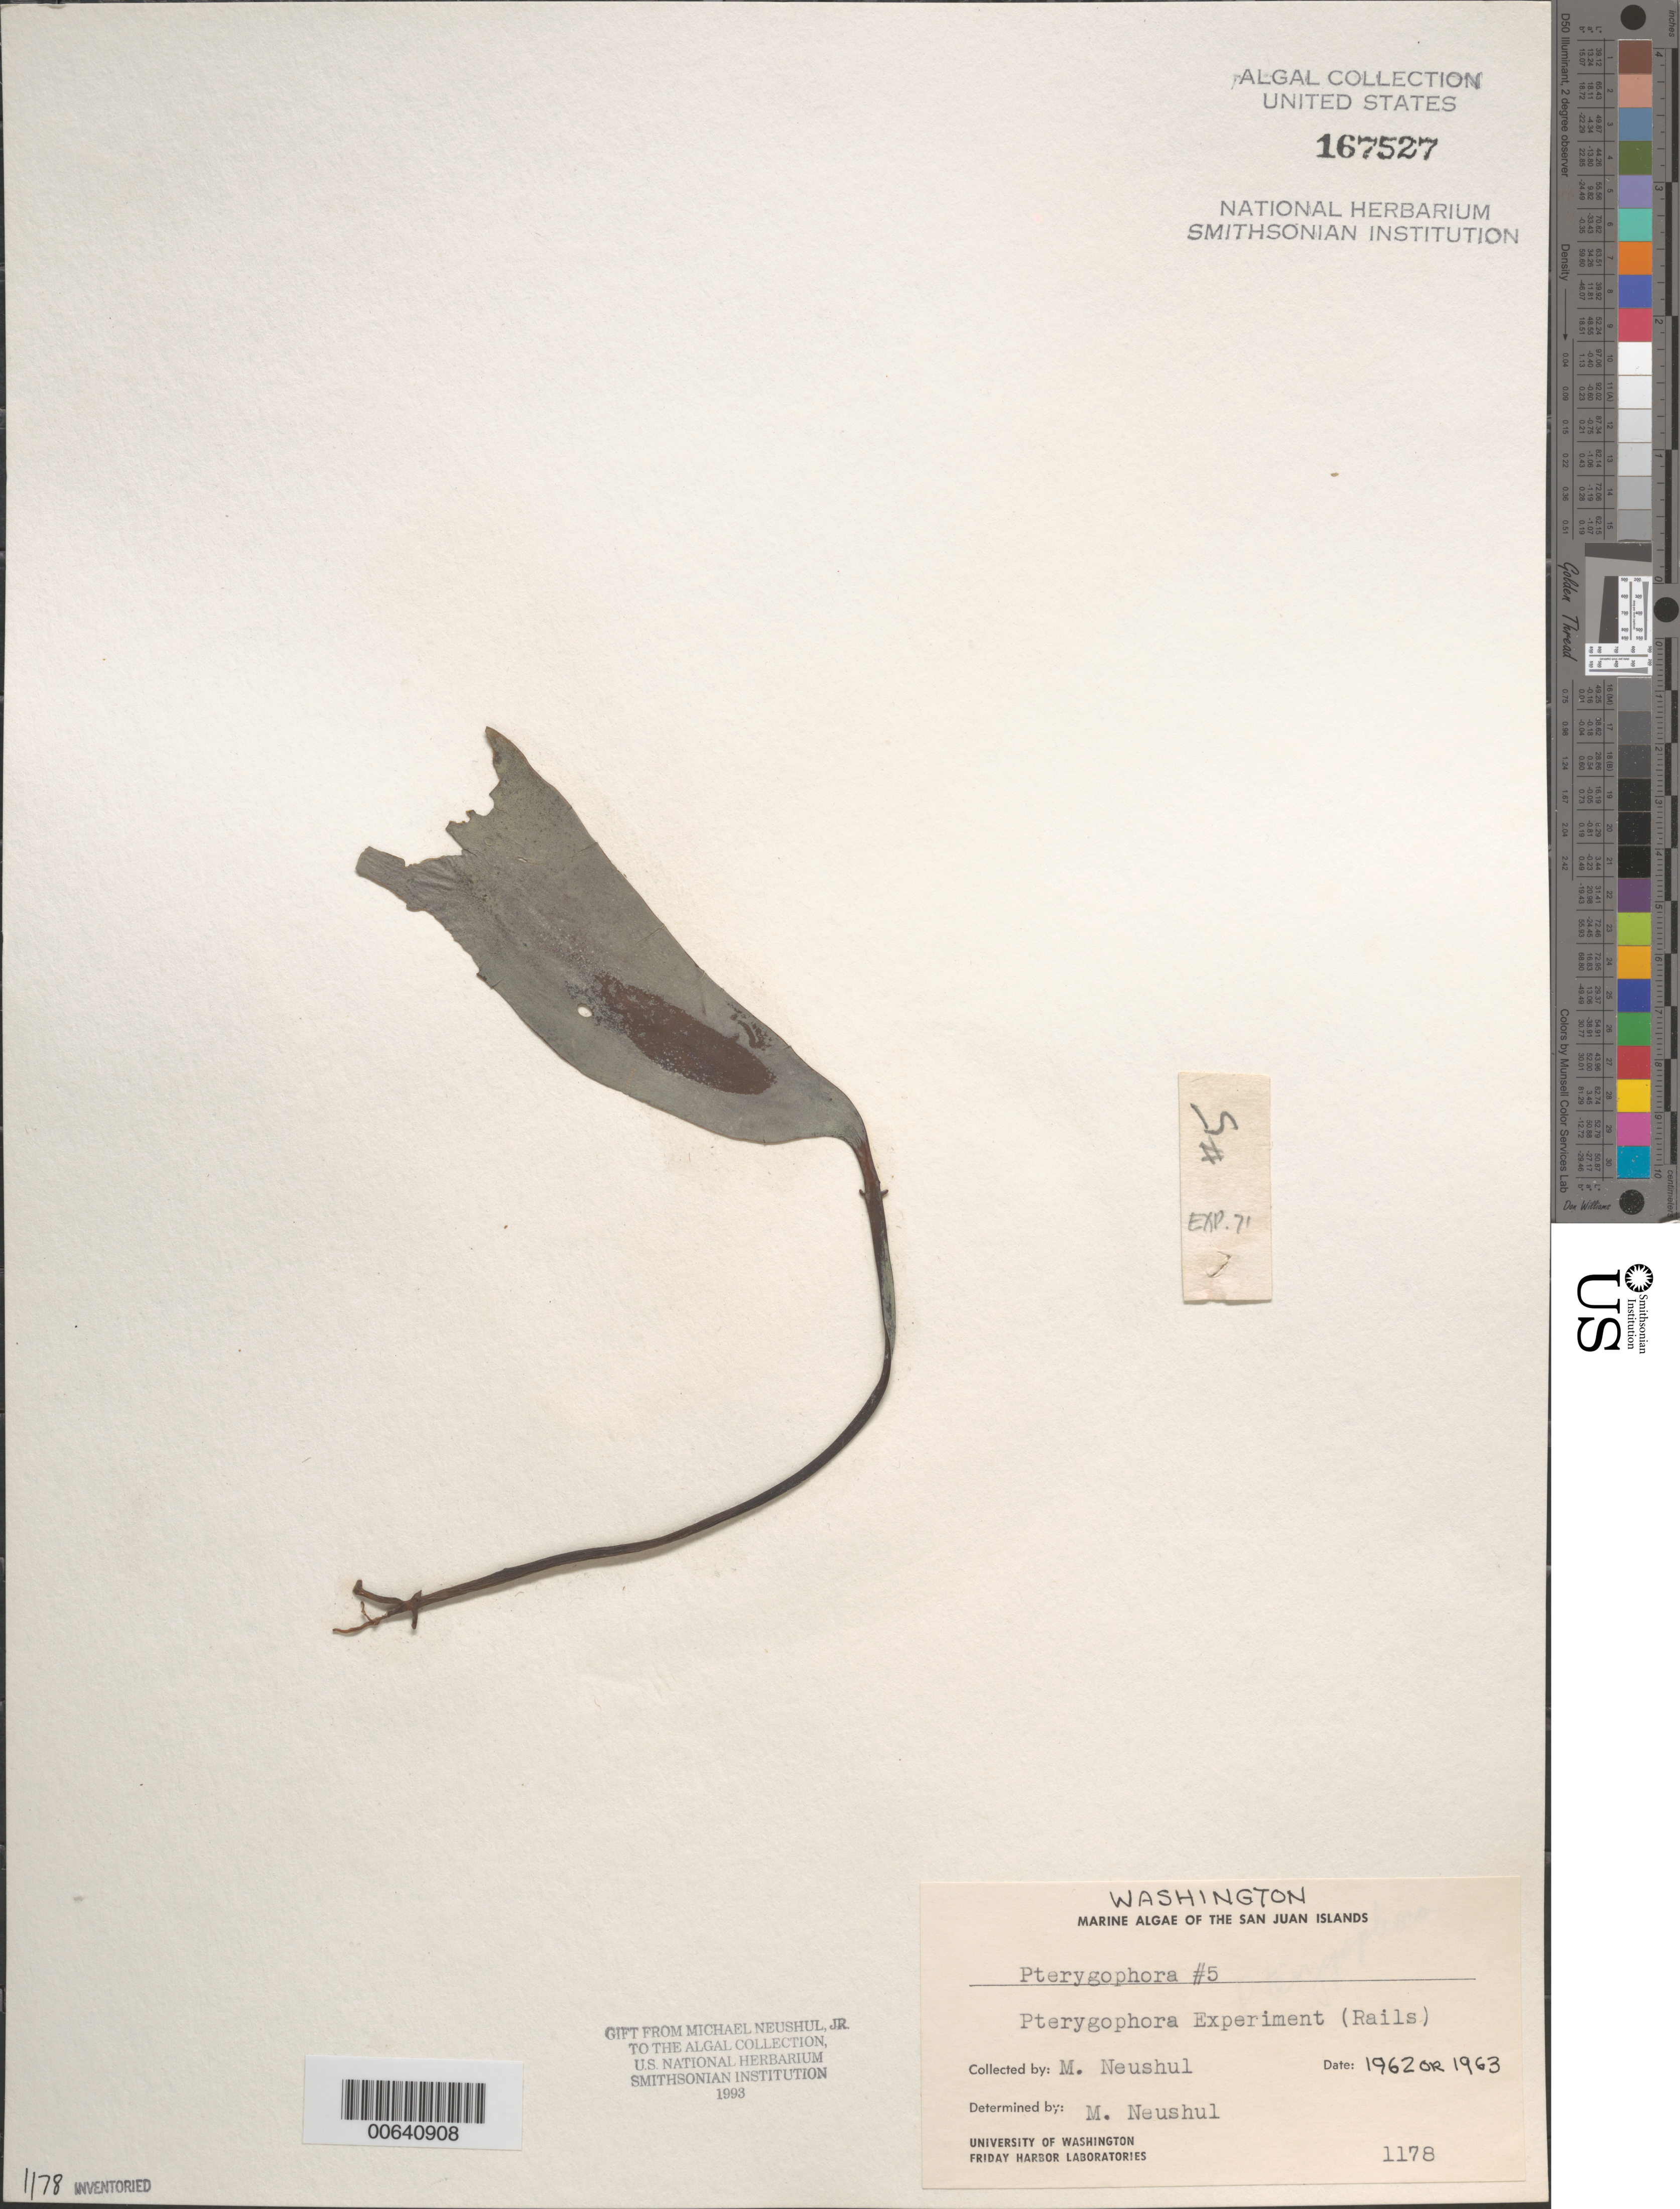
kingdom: Chromista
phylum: Ochrophyta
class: Phaeophyceae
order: Laminariales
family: Alariaceae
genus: Pterygophora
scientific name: Pterygophora sp.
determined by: Neushul, M.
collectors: M. Neushul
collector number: Neushul 1178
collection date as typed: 1962 or -- --- 1963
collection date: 1962 or 1963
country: United States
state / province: Washington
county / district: San Juan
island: San Juan Islands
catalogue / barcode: US 167527